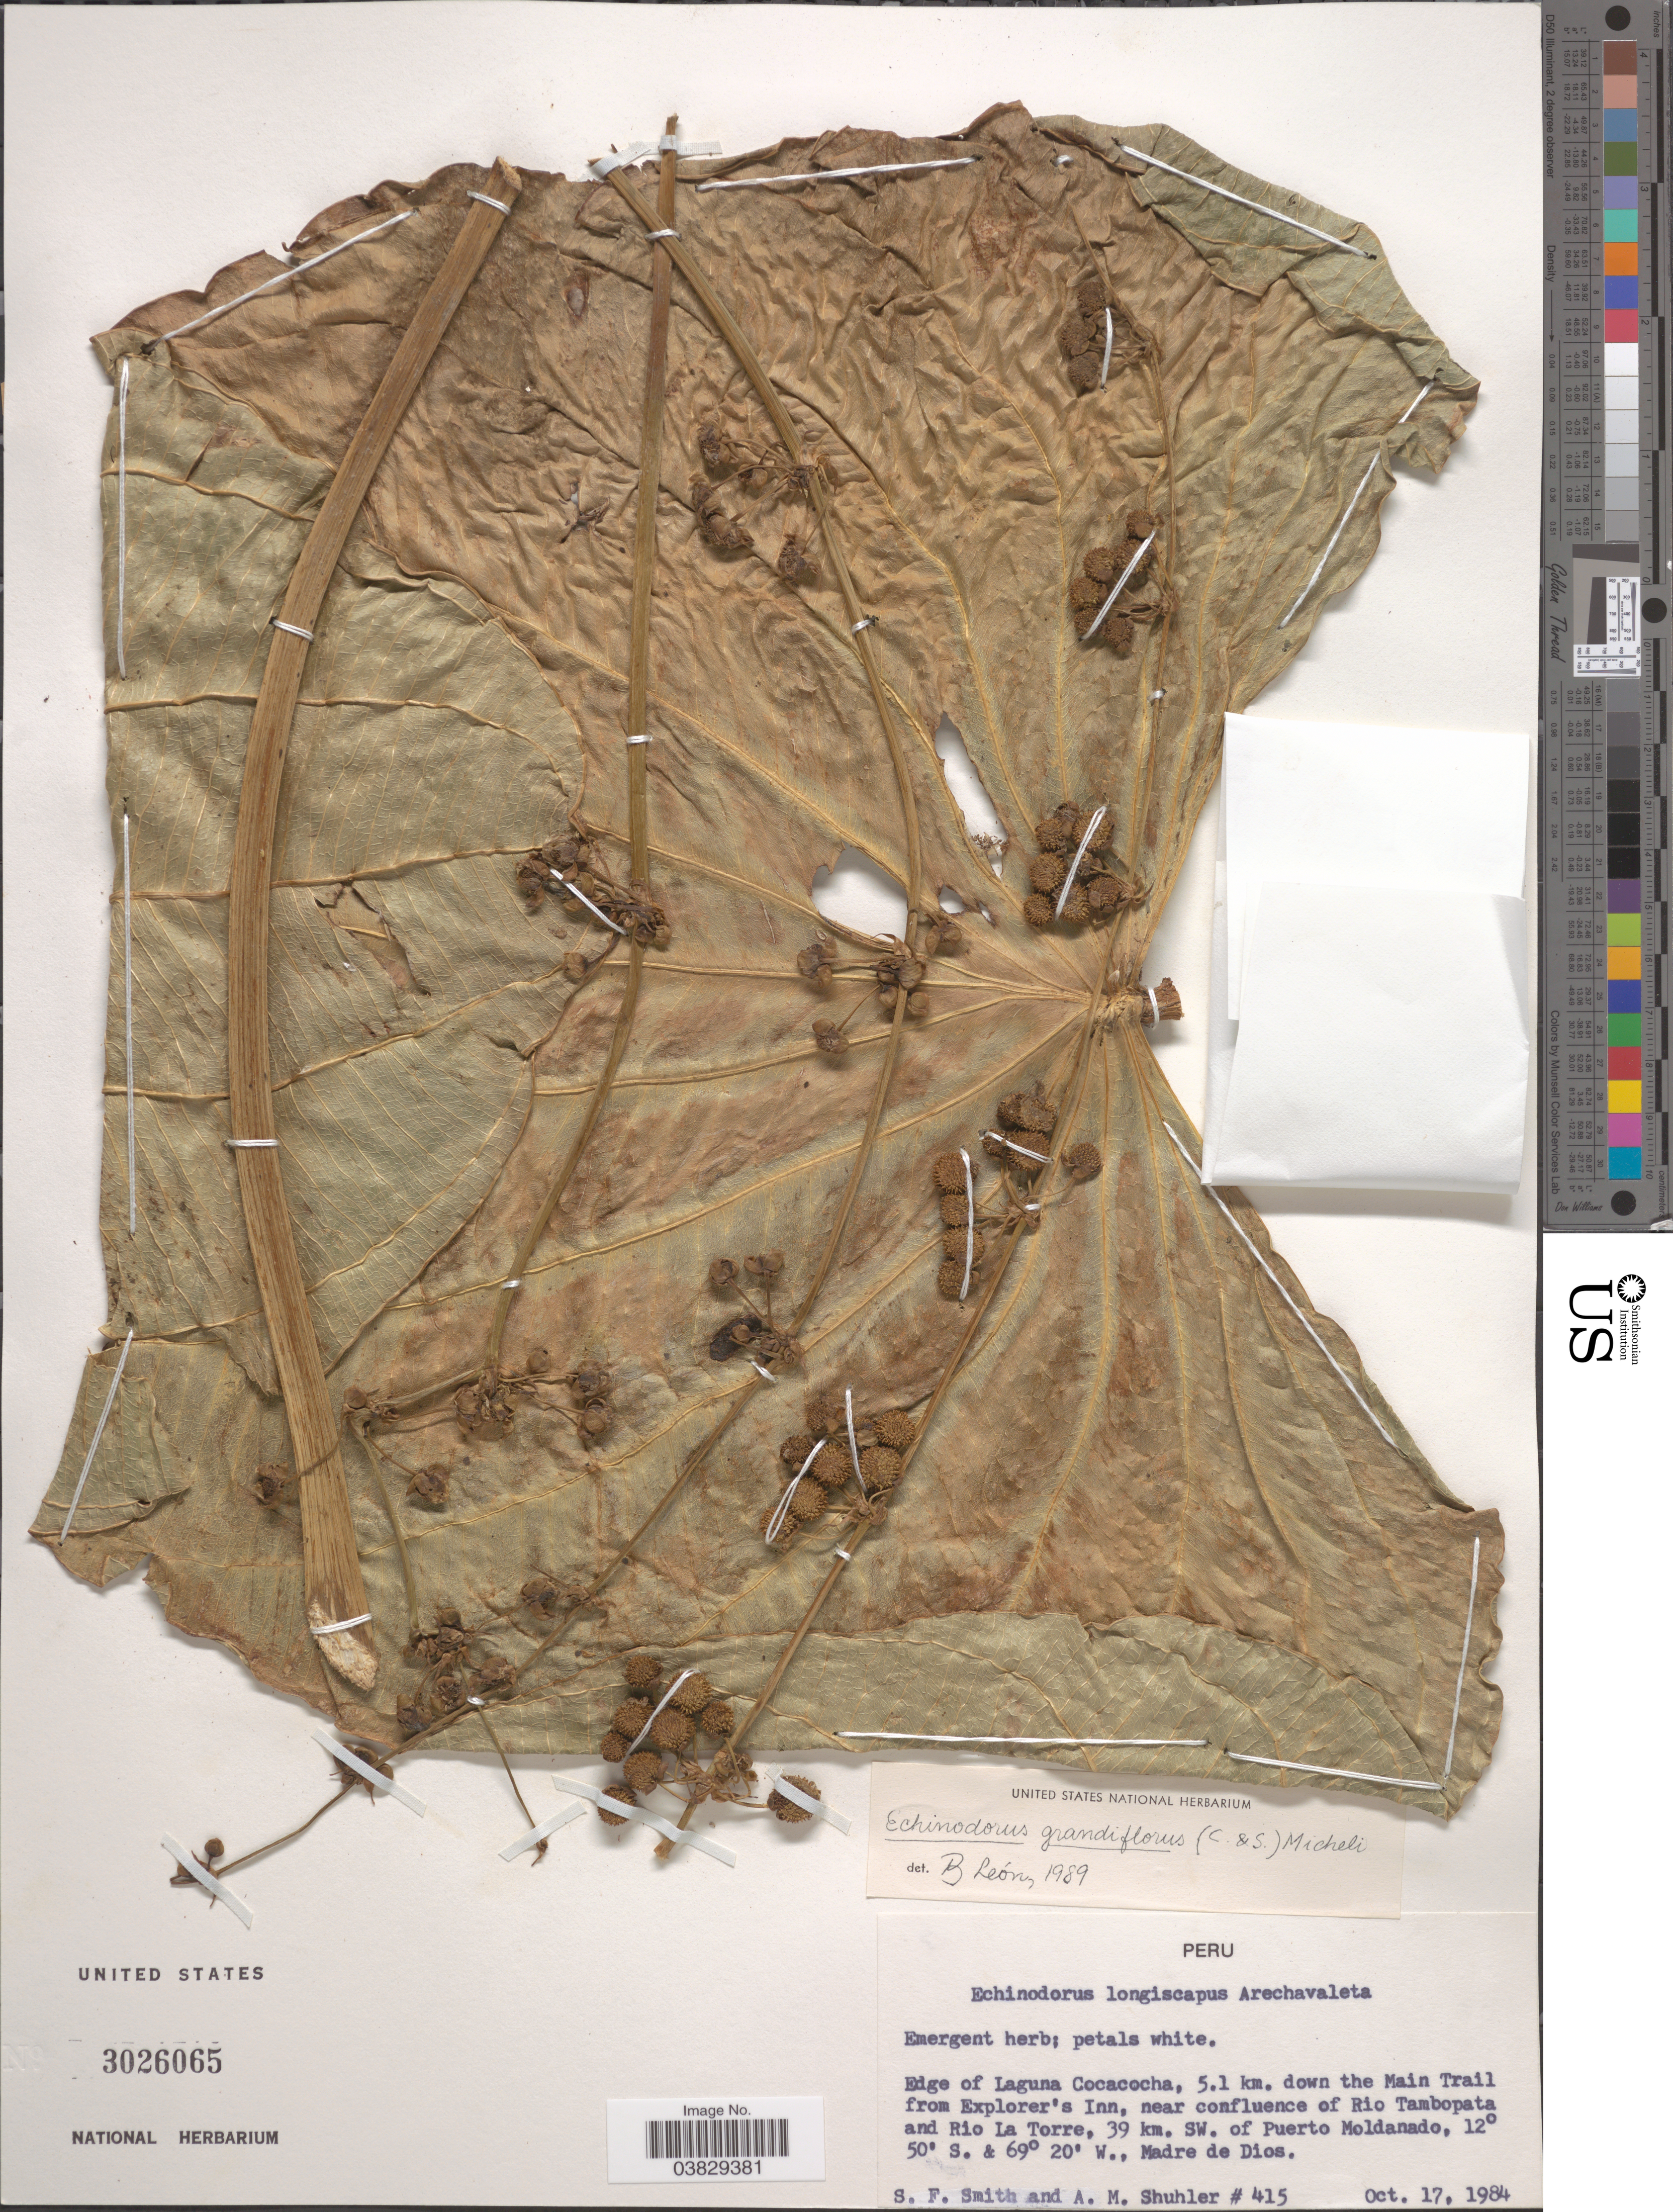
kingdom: Plantae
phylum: Tracheophyta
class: Liliopsida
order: Alismatales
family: Alismataceae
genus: Echinodorus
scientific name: Echinodorus grandiflorus subsp. grandiflorus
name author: (Cham. & Schltdl.) Micheli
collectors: S.F. Smith & A. Shuhler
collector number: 415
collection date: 1984-10-17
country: Peru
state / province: Madre de Dios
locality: Edge of Laguna Cocacocha, 5.1 km. down the Main Trail from Explorer's Inn, near confluence of Rio Tambopata and Rio La Torre, 39 km. SW. of Puerto Moldanado.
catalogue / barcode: US 3026065